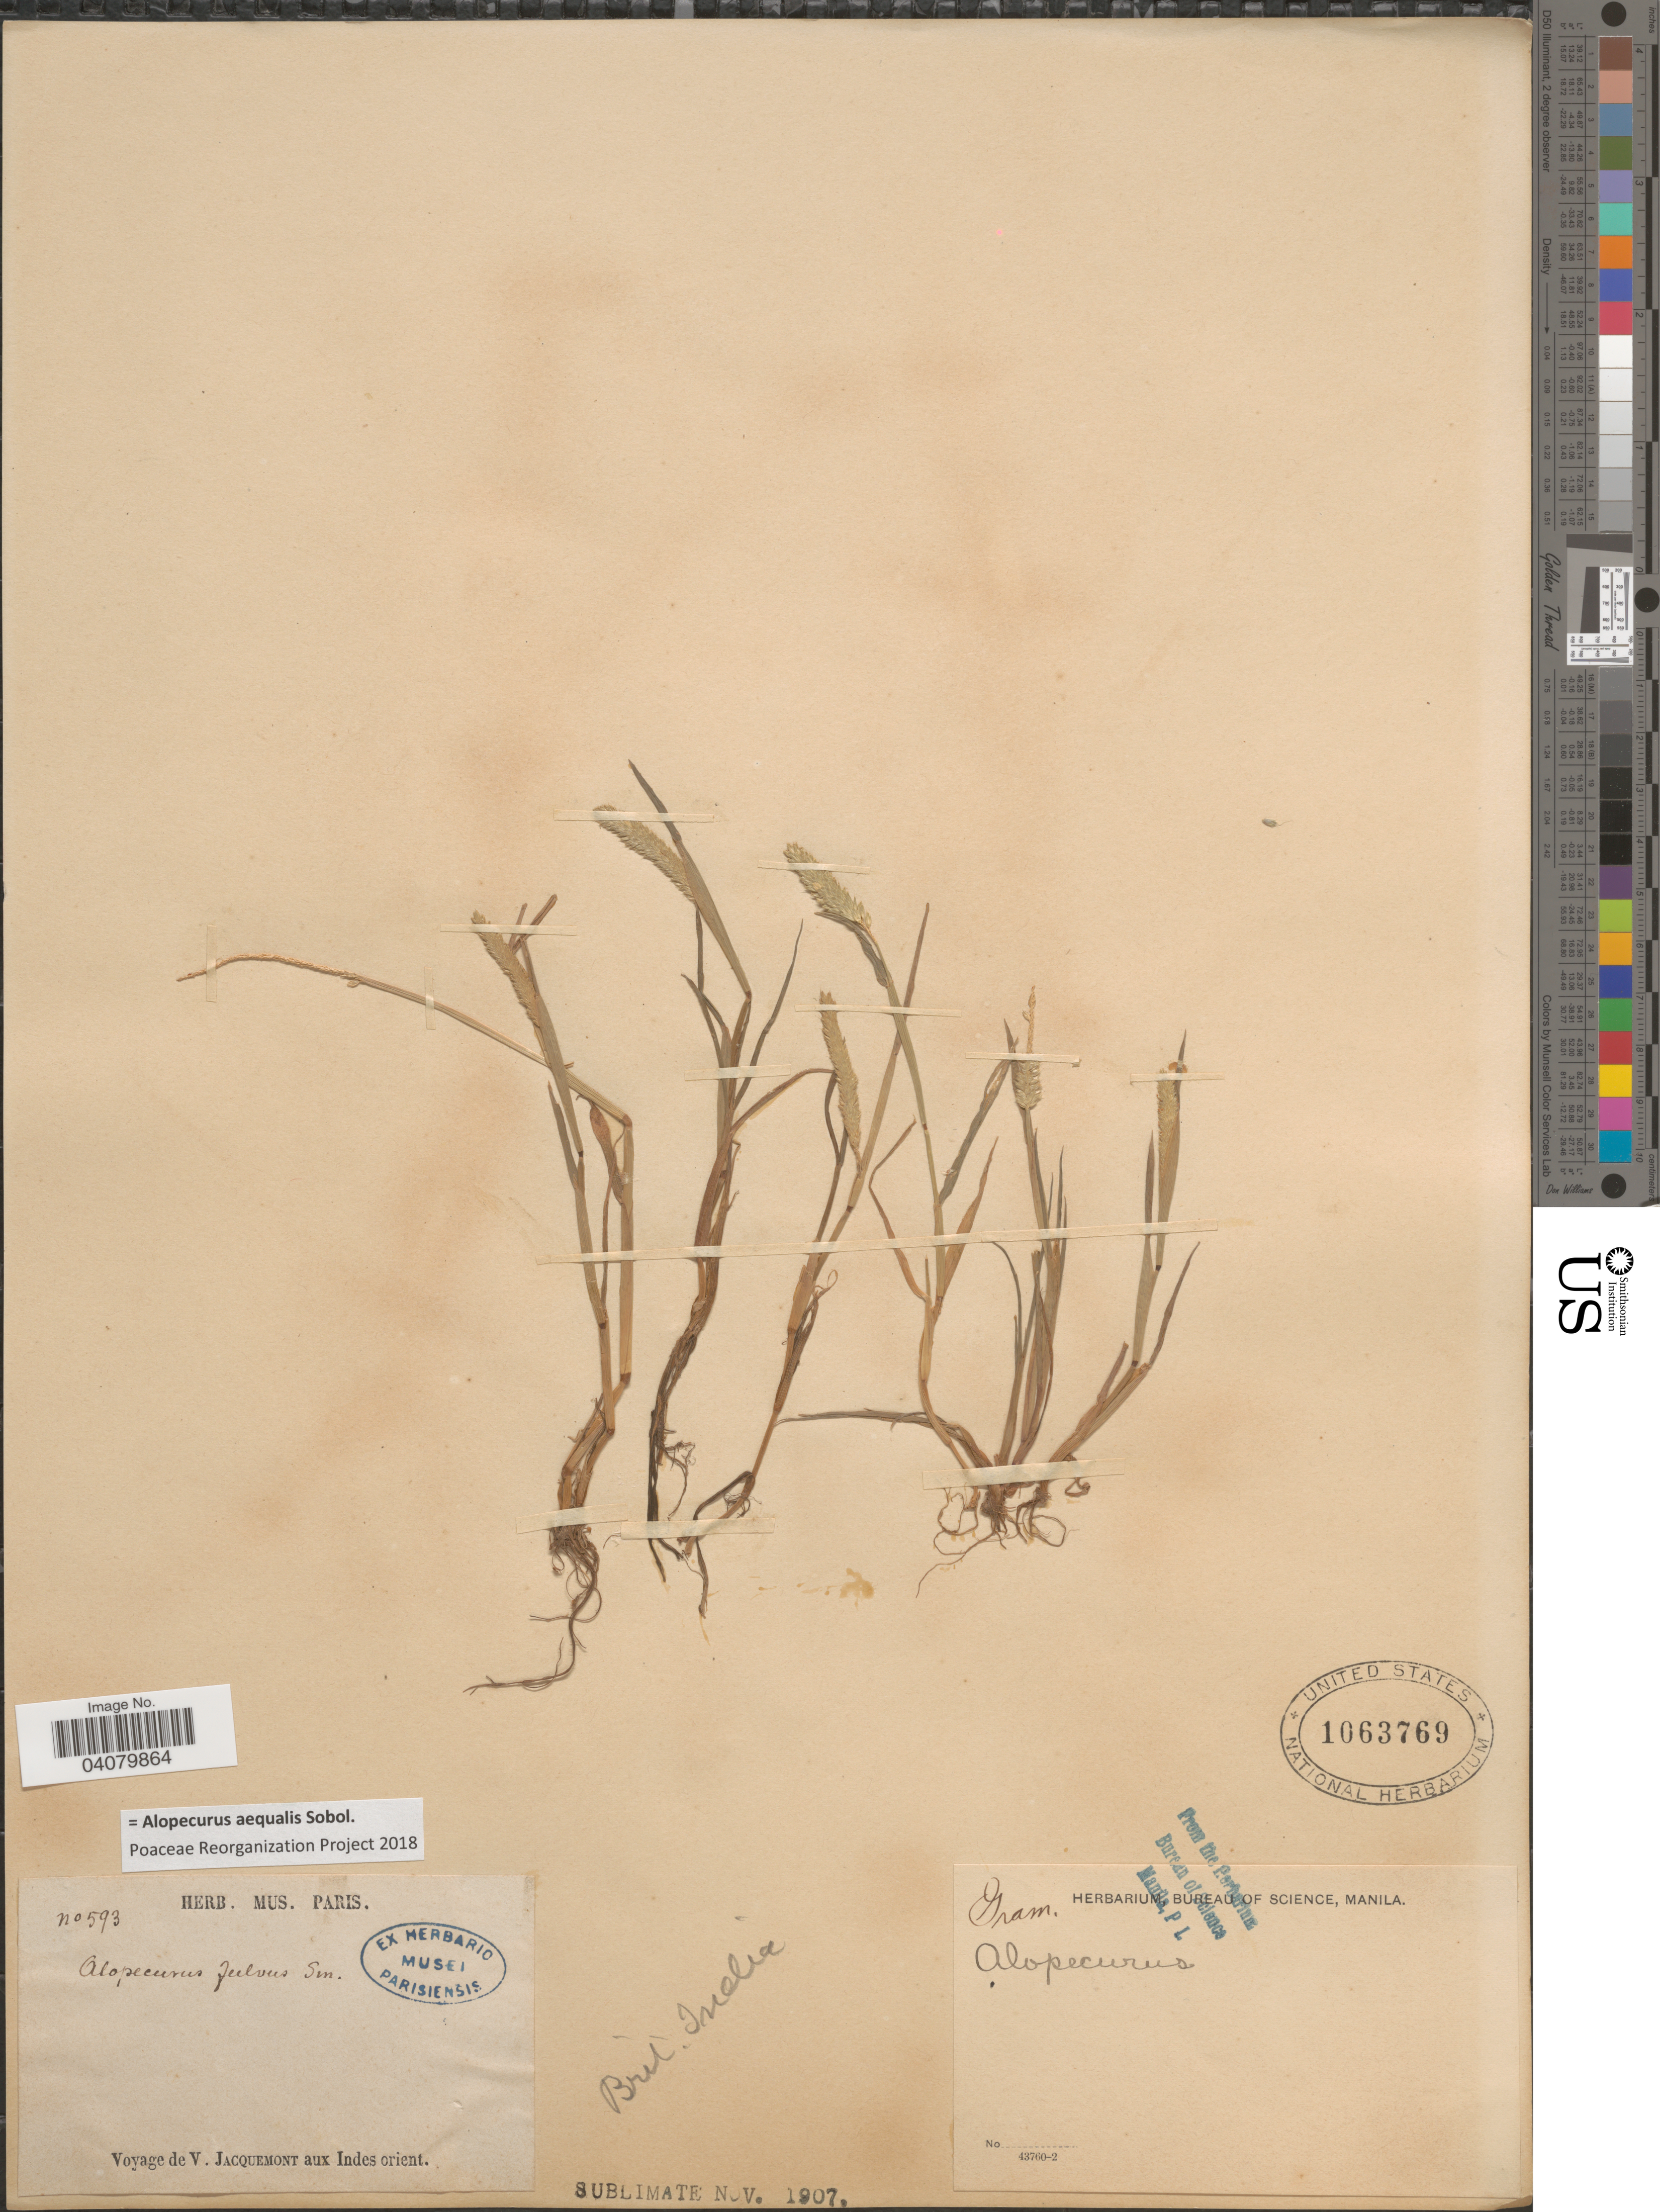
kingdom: Plantae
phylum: Tracheophyta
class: Liliopsida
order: Poales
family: Poaceae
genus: Alopecurus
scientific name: Alopecurus aequalis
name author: Sobol.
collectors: V. Jacquemont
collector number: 593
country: India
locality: Brit. India.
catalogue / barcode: US 1063769